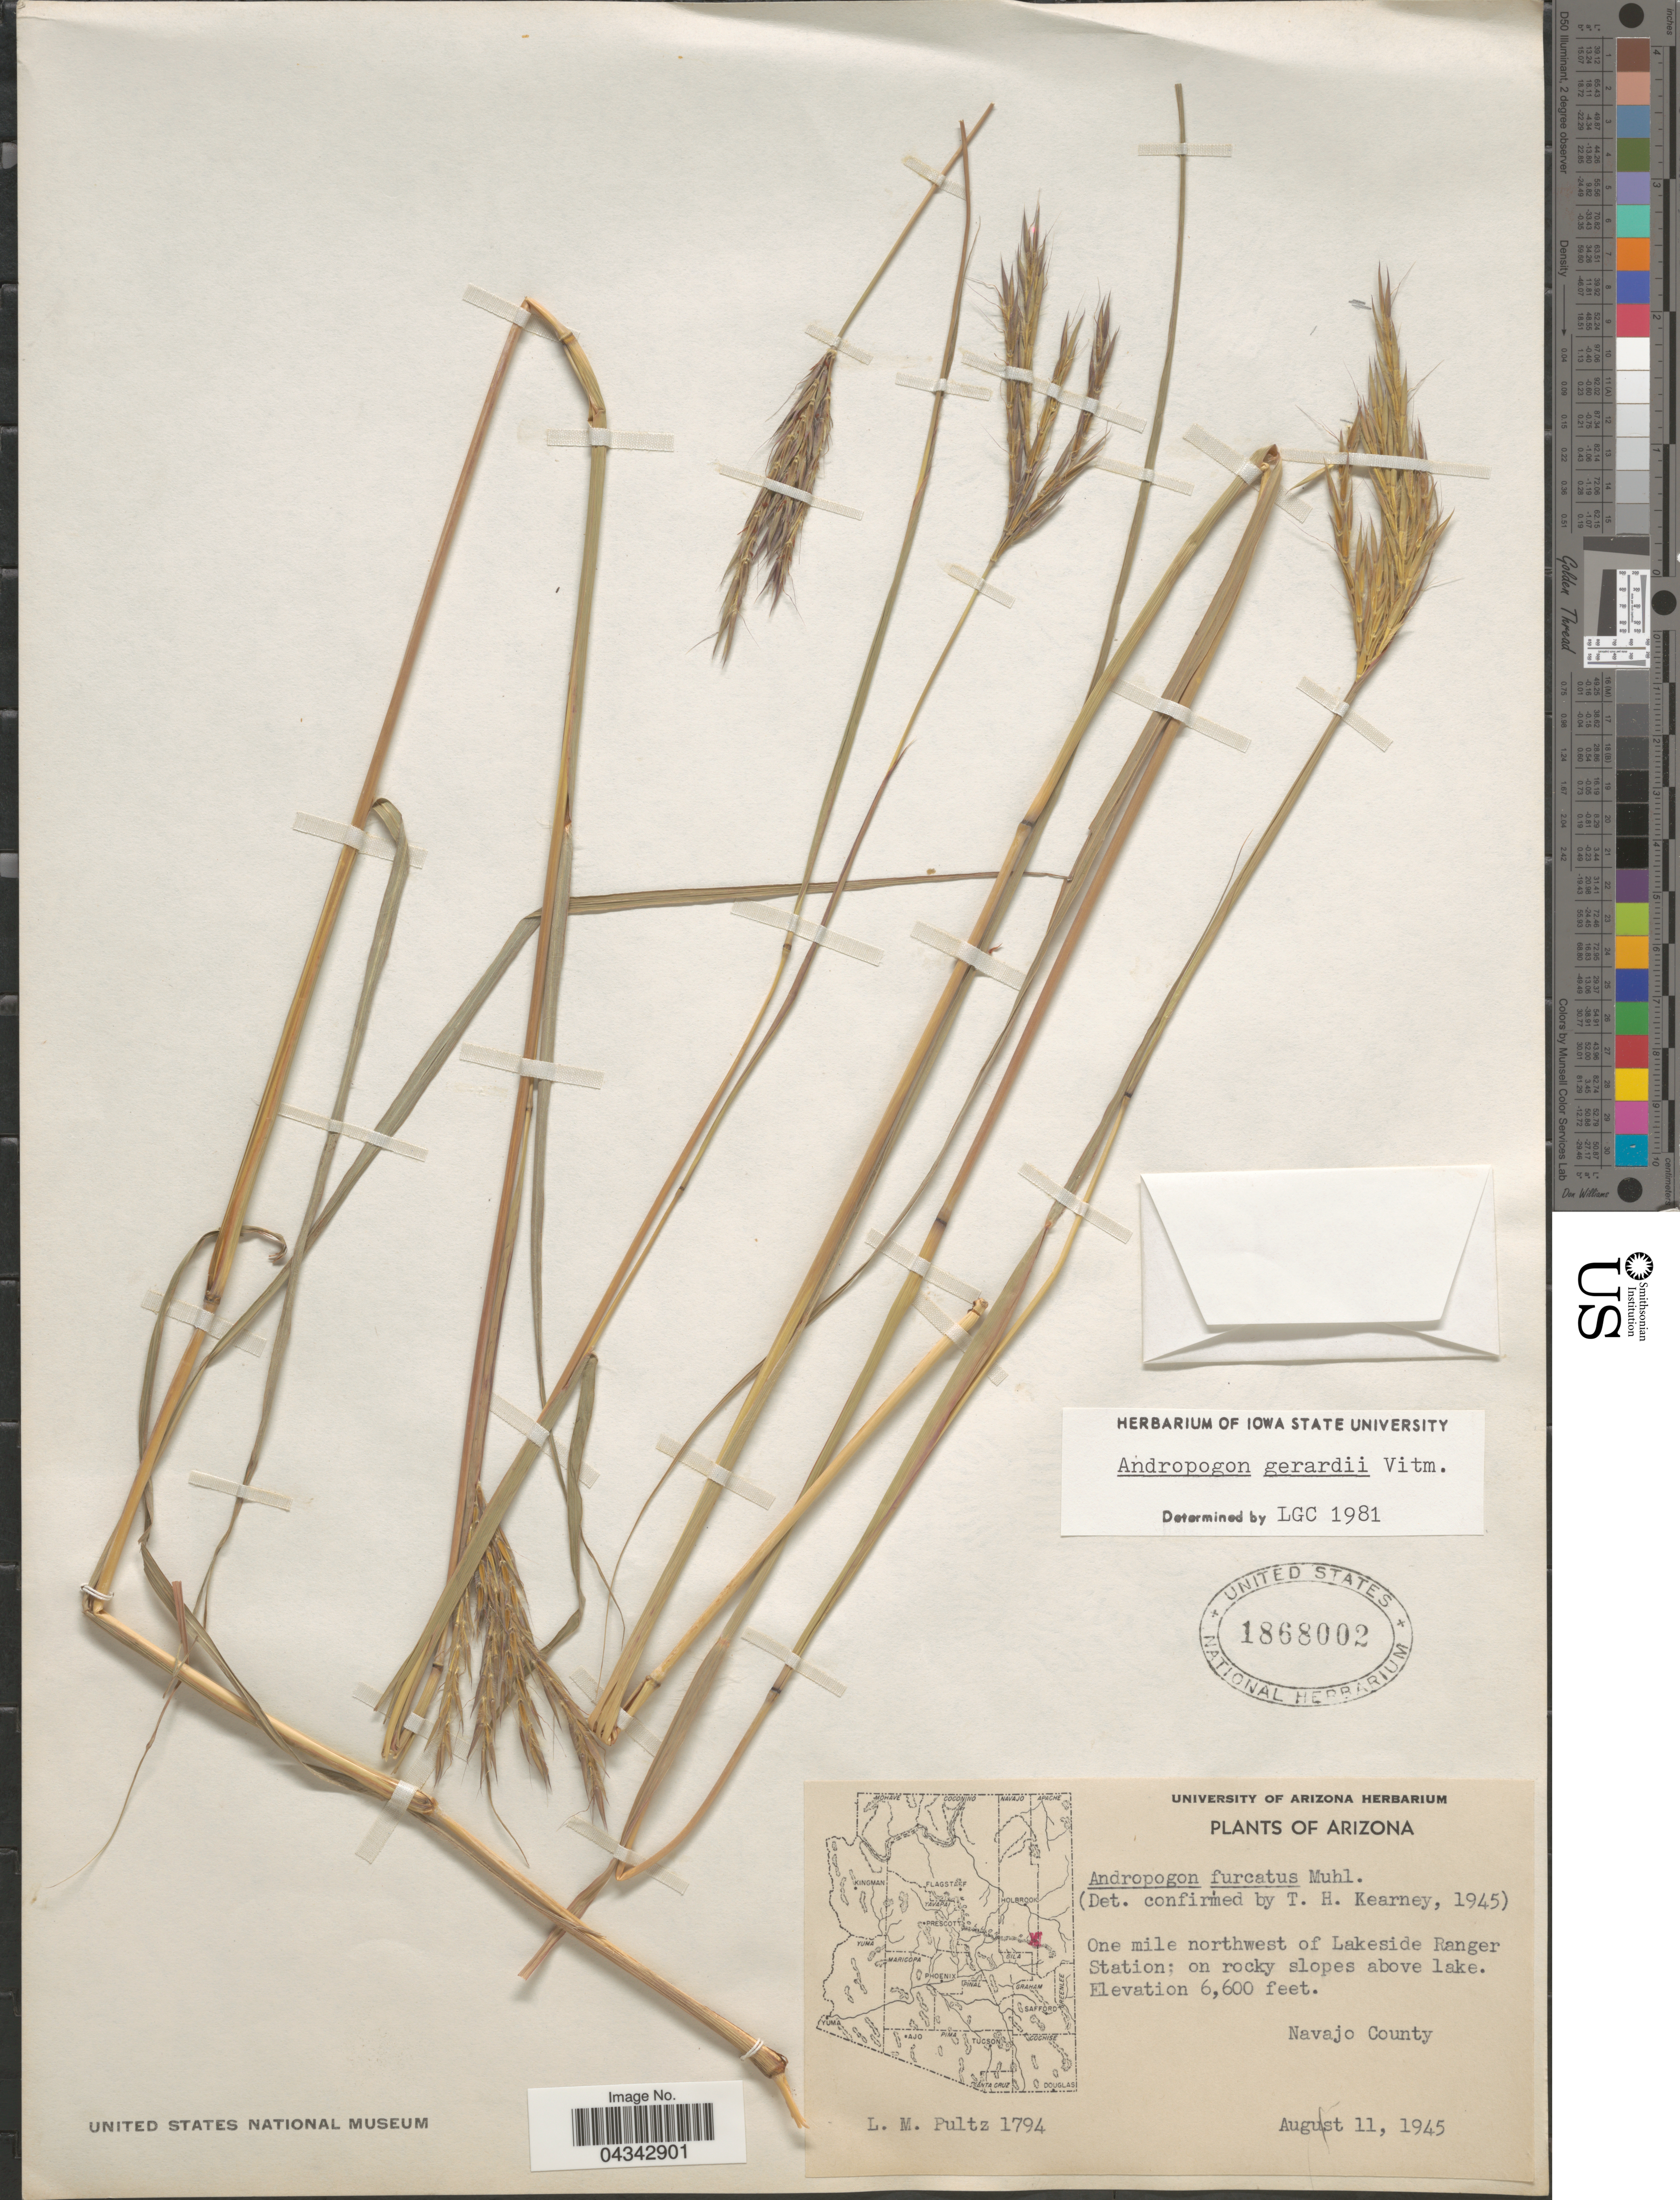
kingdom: Plantae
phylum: Tracheophyta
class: Liliopsida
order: Poales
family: Poaceae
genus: Andropogon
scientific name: Andropogon gerardii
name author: Vitman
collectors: L. Pultz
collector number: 1794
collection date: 1945-08-11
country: United States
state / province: Arizona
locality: One mile northwest of Lakeside Ranger Station; on rocky slopes above lake. Navajo County.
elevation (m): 2012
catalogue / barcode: US 1868002